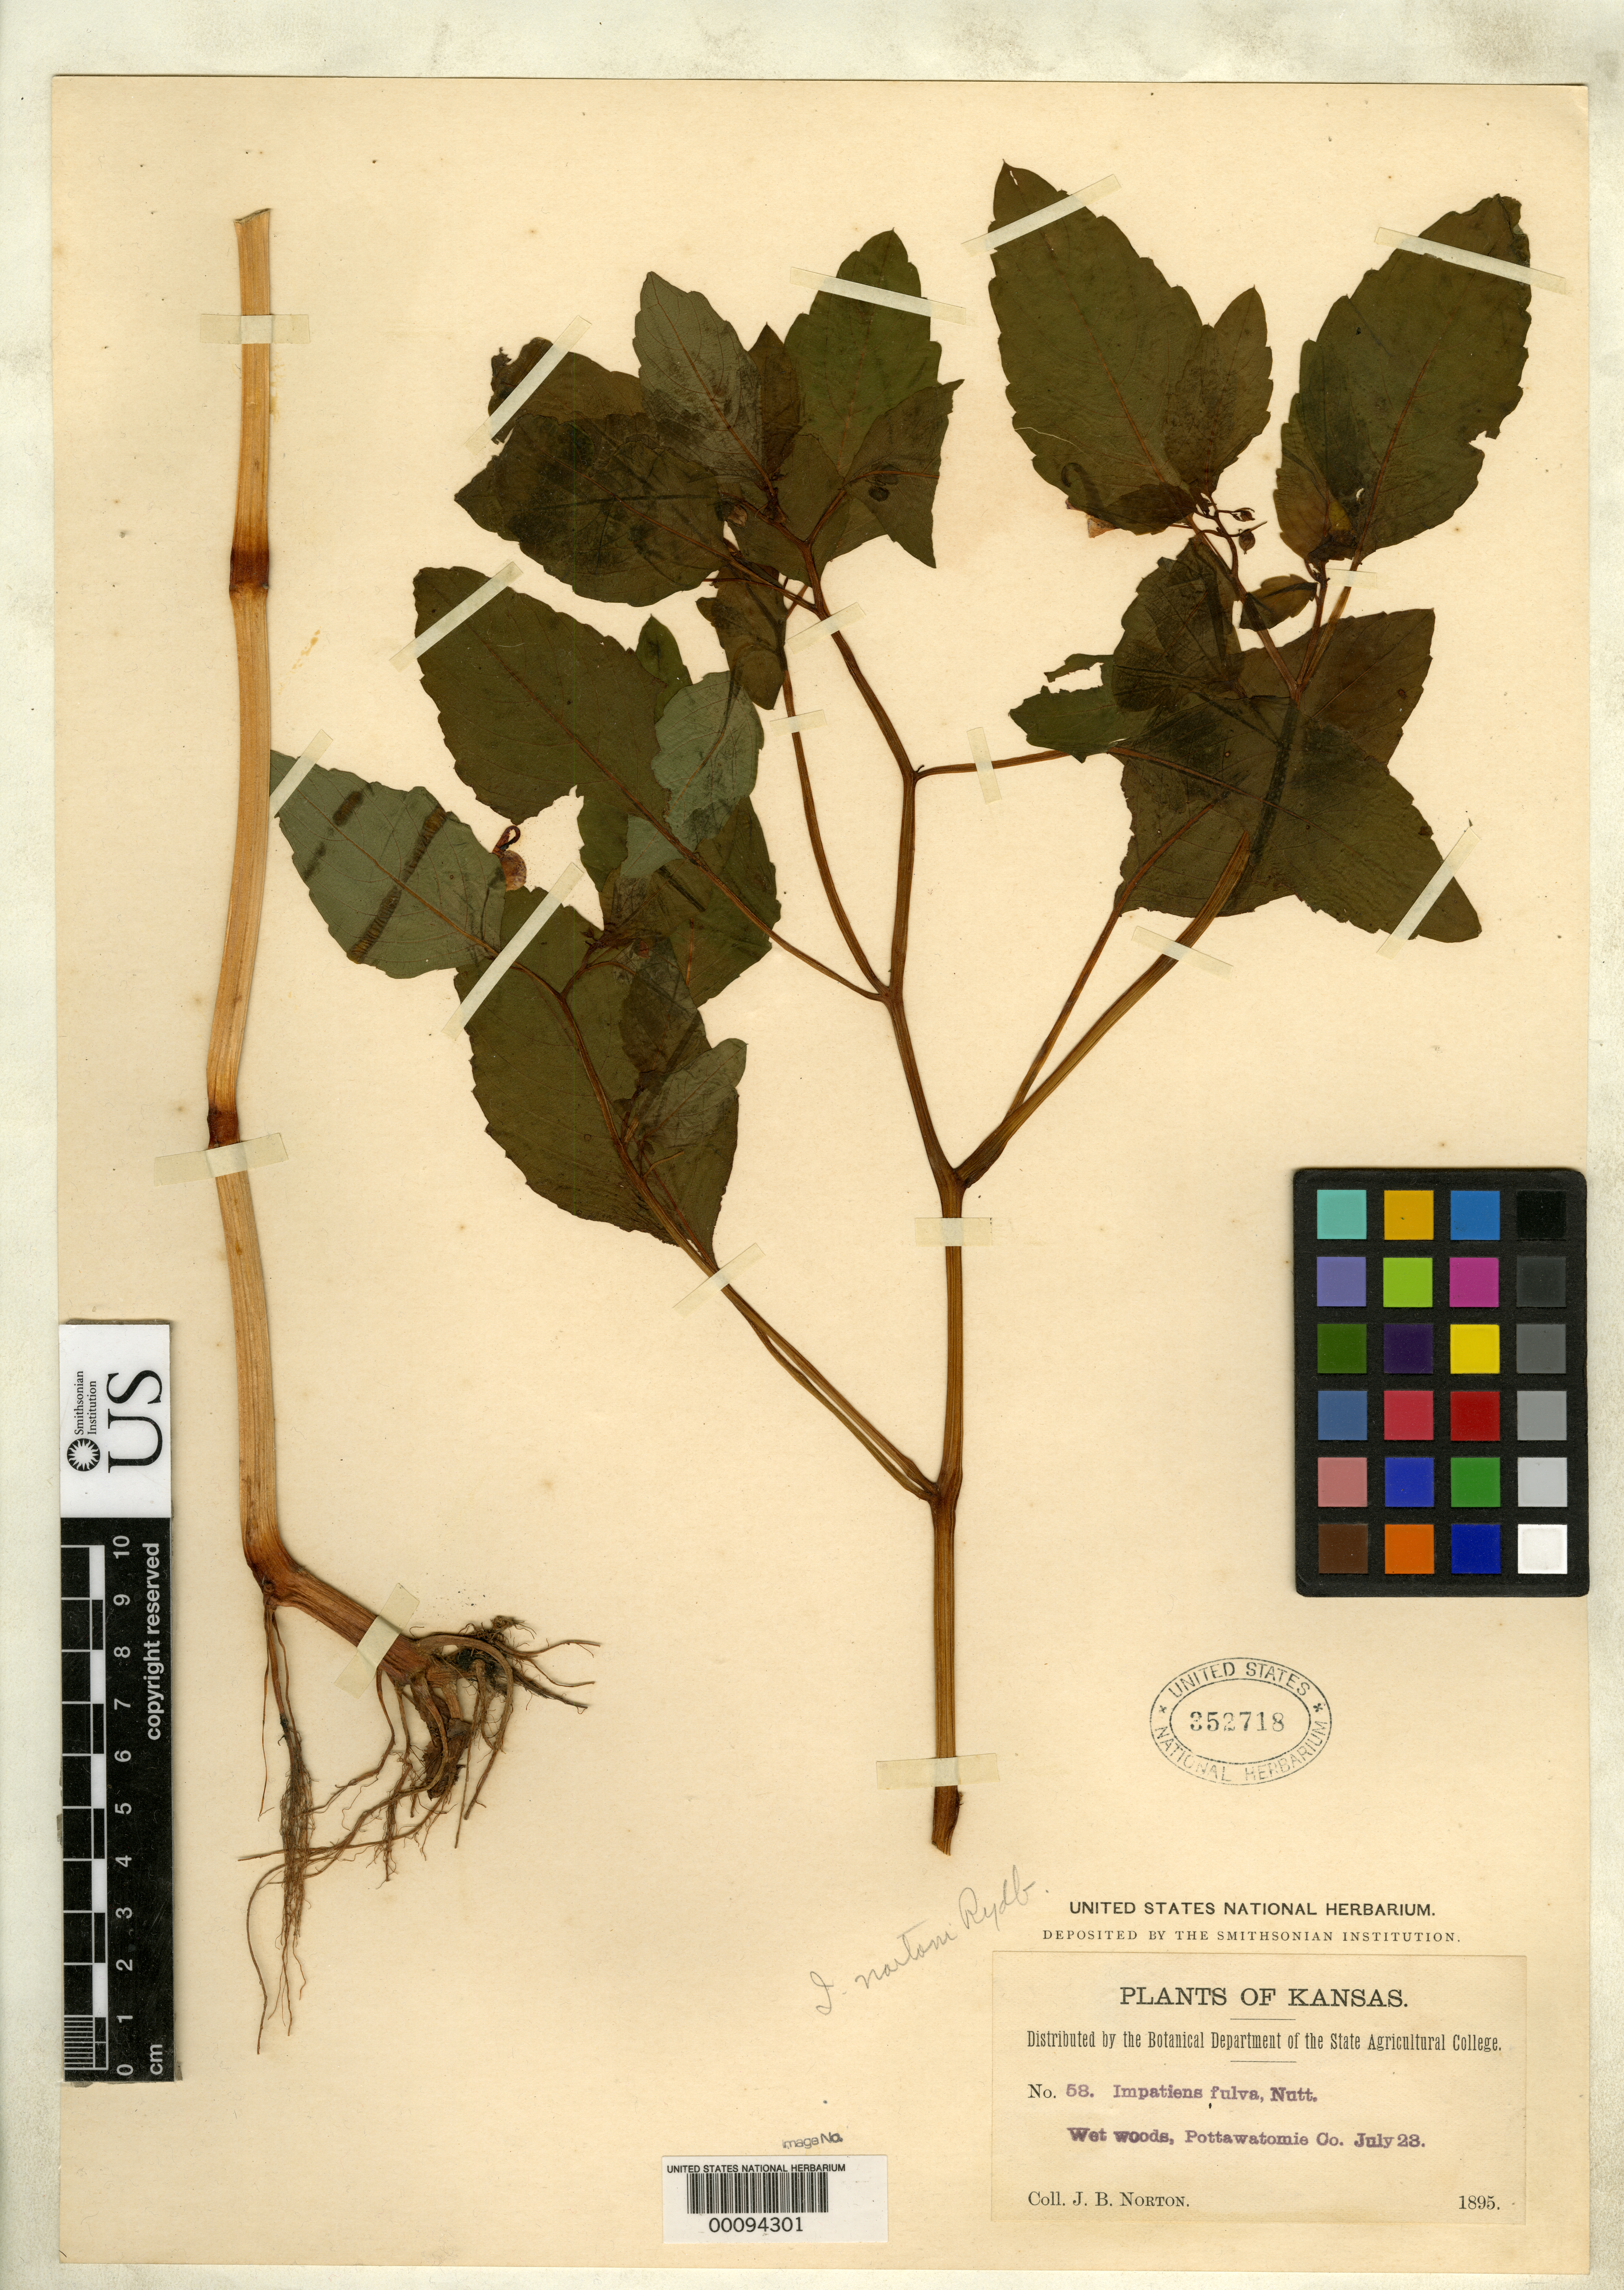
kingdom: Plantae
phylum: Tracheophyta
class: Magnoliopsida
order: Ericales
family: Balsaminaceae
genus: Impatiens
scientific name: Impatiens nortonii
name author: Rydb.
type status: Isotype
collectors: J. Norton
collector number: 58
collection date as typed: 28 Jul 1895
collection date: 1895-07-28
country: United States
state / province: Kansas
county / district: Pottawatomie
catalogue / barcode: US 352718